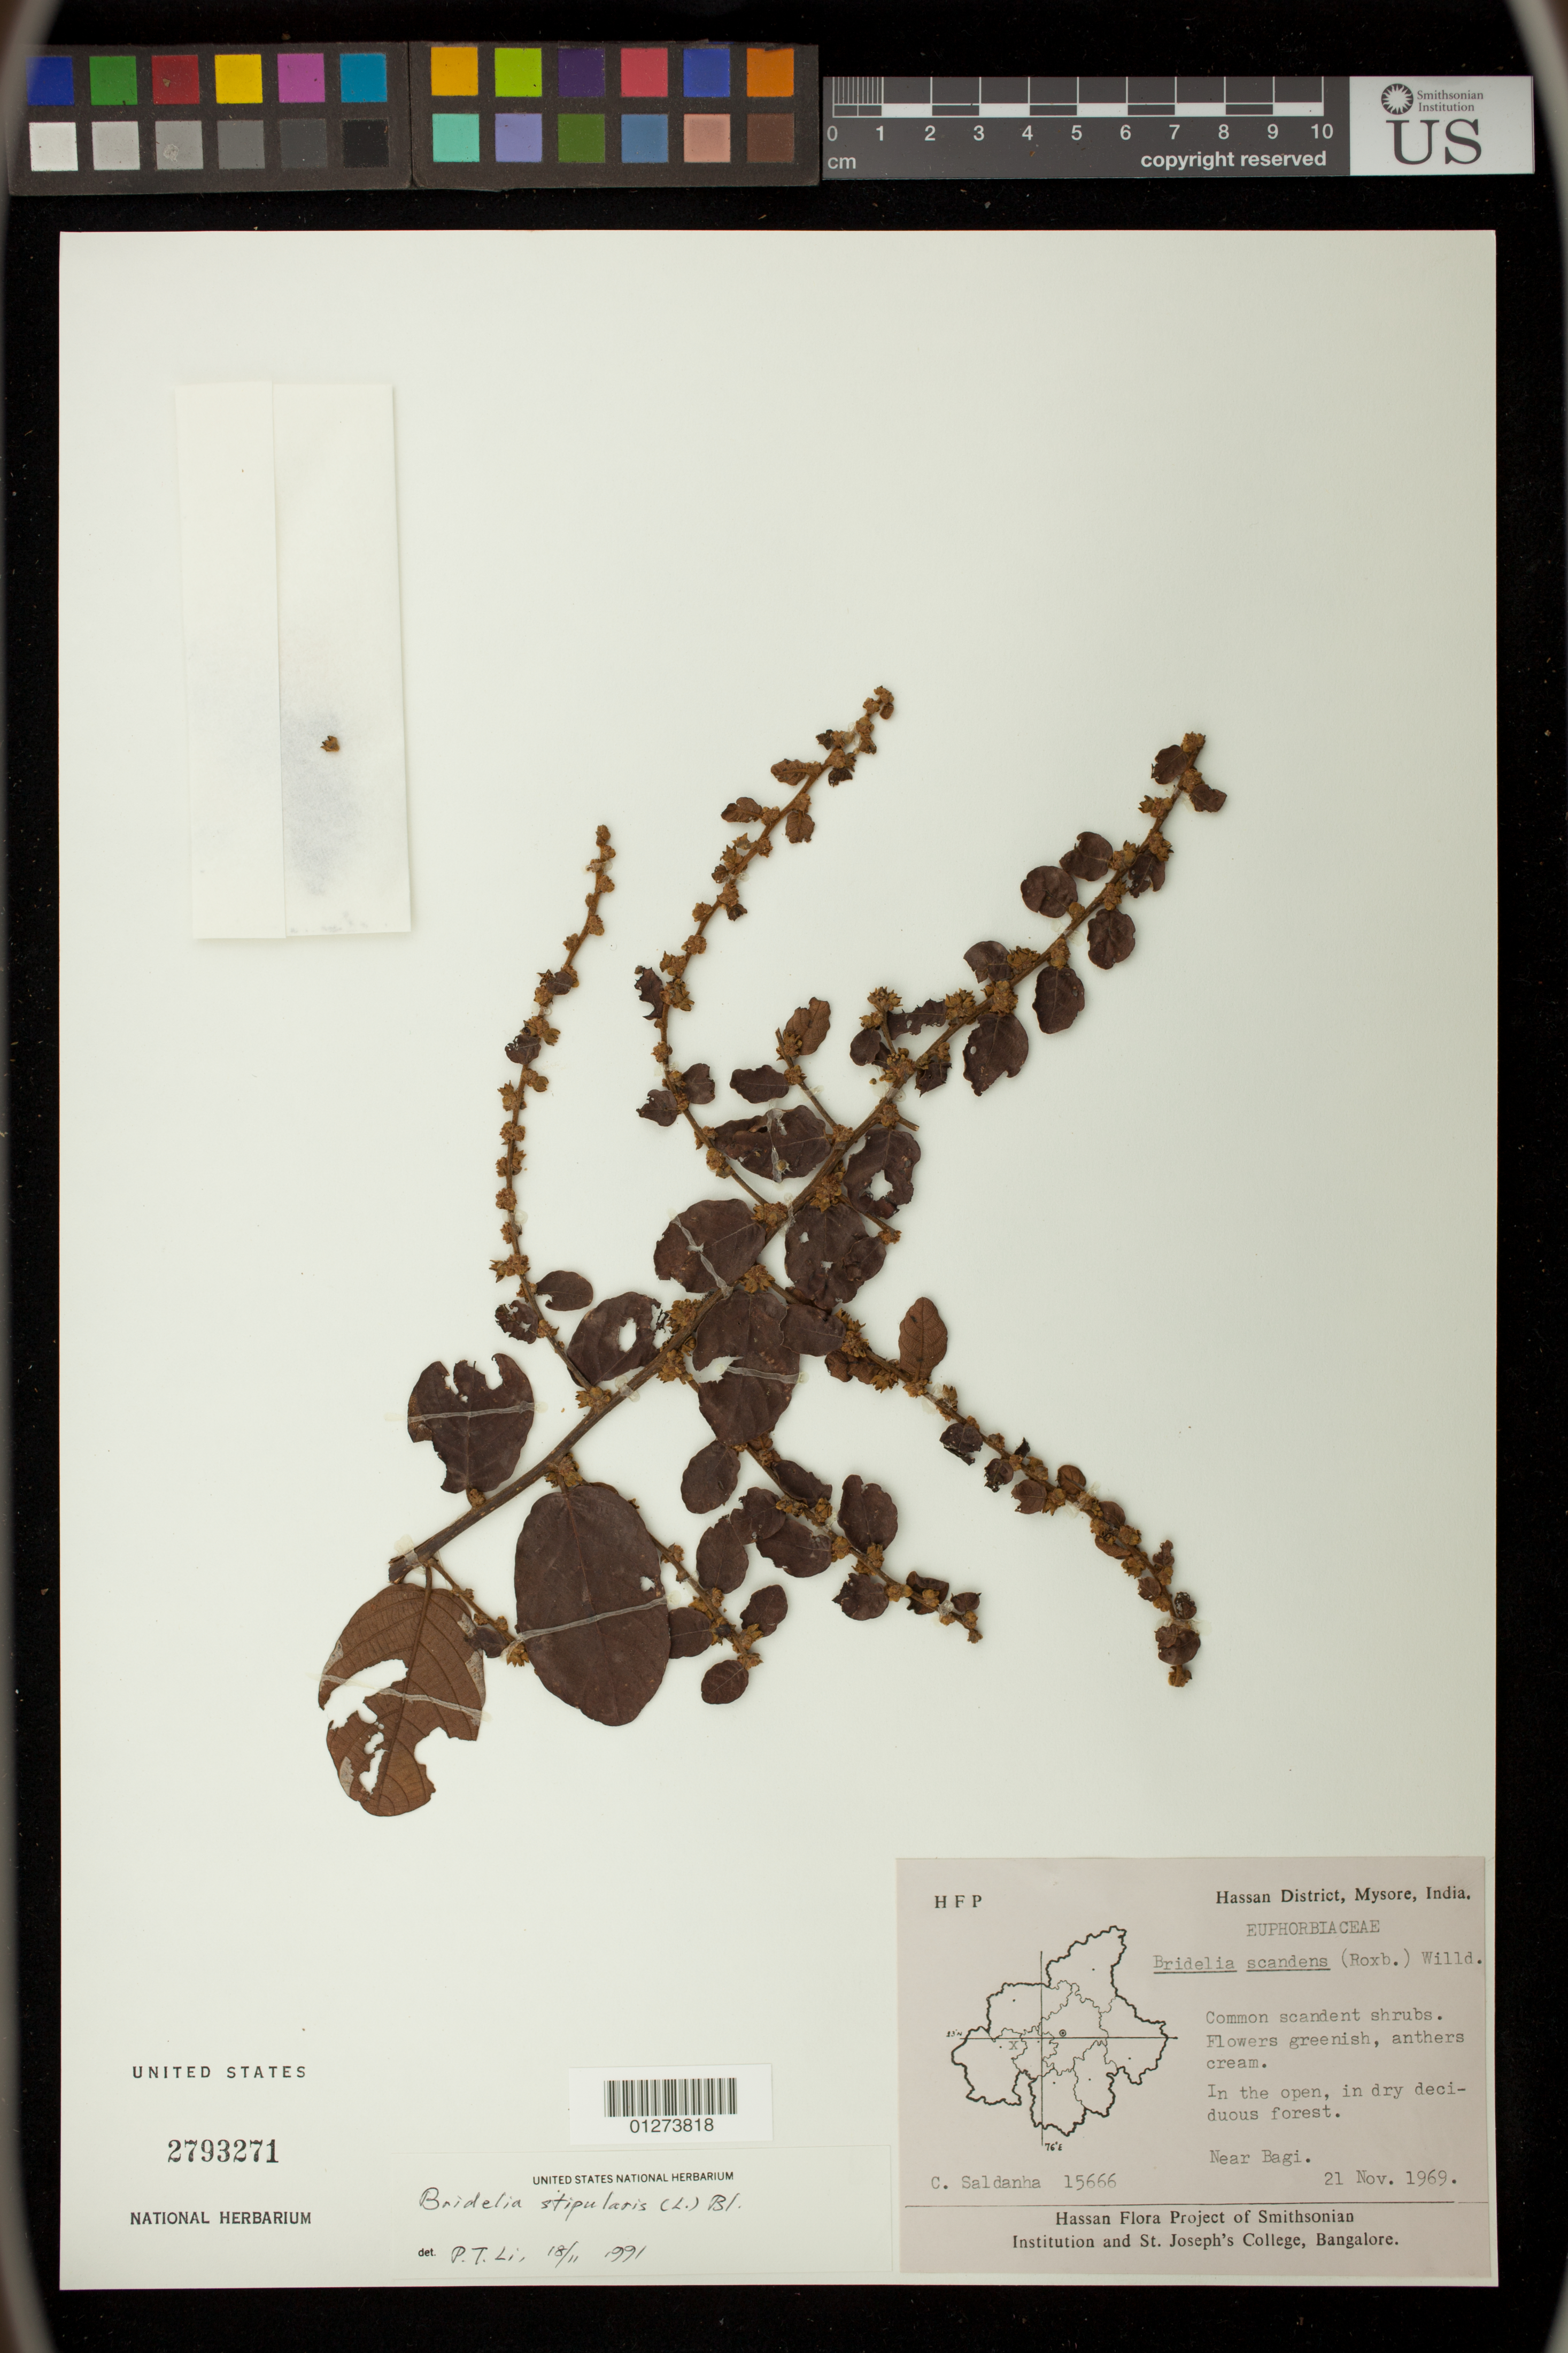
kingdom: Plantae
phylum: Tracheophyta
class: Magnoliopsida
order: Malpighiales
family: Phyllanthaceae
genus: Bridelia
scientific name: Bridelia stipularis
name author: (L.) Blume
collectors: C. J. Saldanha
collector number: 15666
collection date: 1969-11-21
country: India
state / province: Karnataka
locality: Near Bagi. Hassan District, Mysore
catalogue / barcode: US 2793271